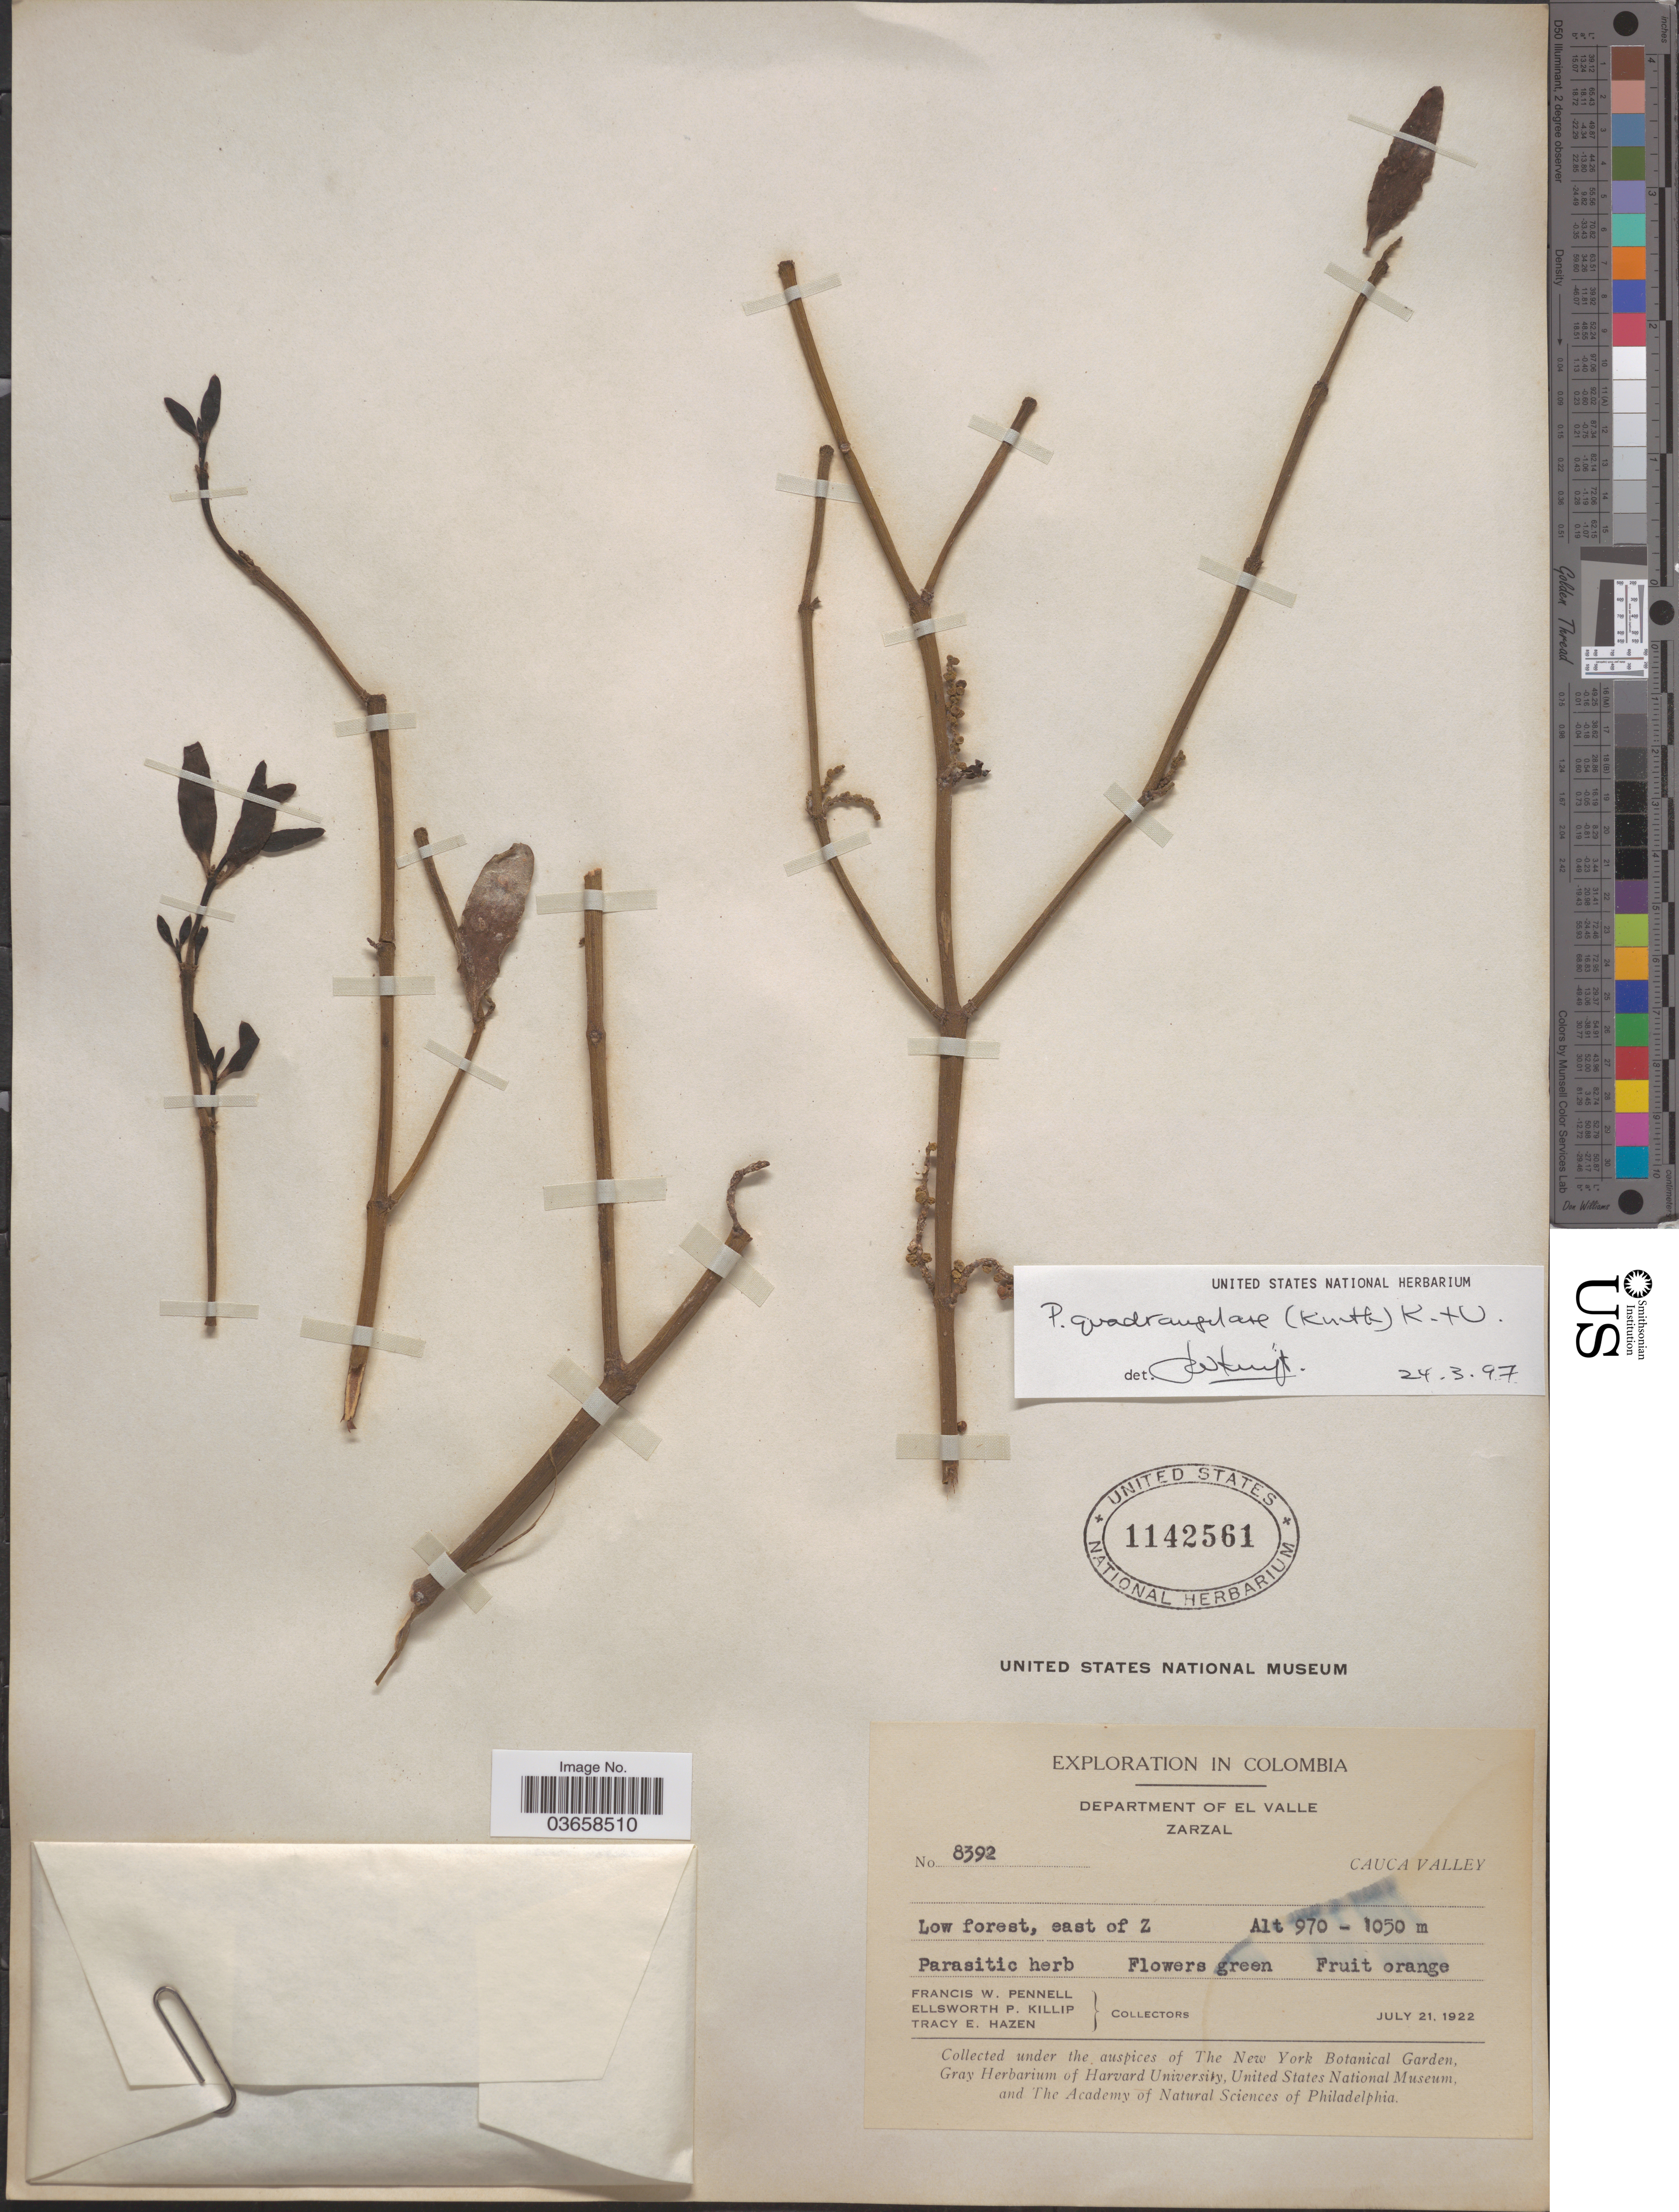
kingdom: Plantae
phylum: Tracheophyta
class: Magnoliopsida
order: Santalales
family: Viscaceae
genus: Phoradendron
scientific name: Phoradendron quadrangulare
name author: (Kunth) Griseb.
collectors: F. W. Pennell, E. P. Killip & T. E. Hazen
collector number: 8392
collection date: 1922-07-21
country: Colombia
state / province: Valle del Cauca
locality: Department of El Valle. Zarzal. Cauca Valley. East of Z.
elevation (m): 970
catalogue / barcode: US 1142561